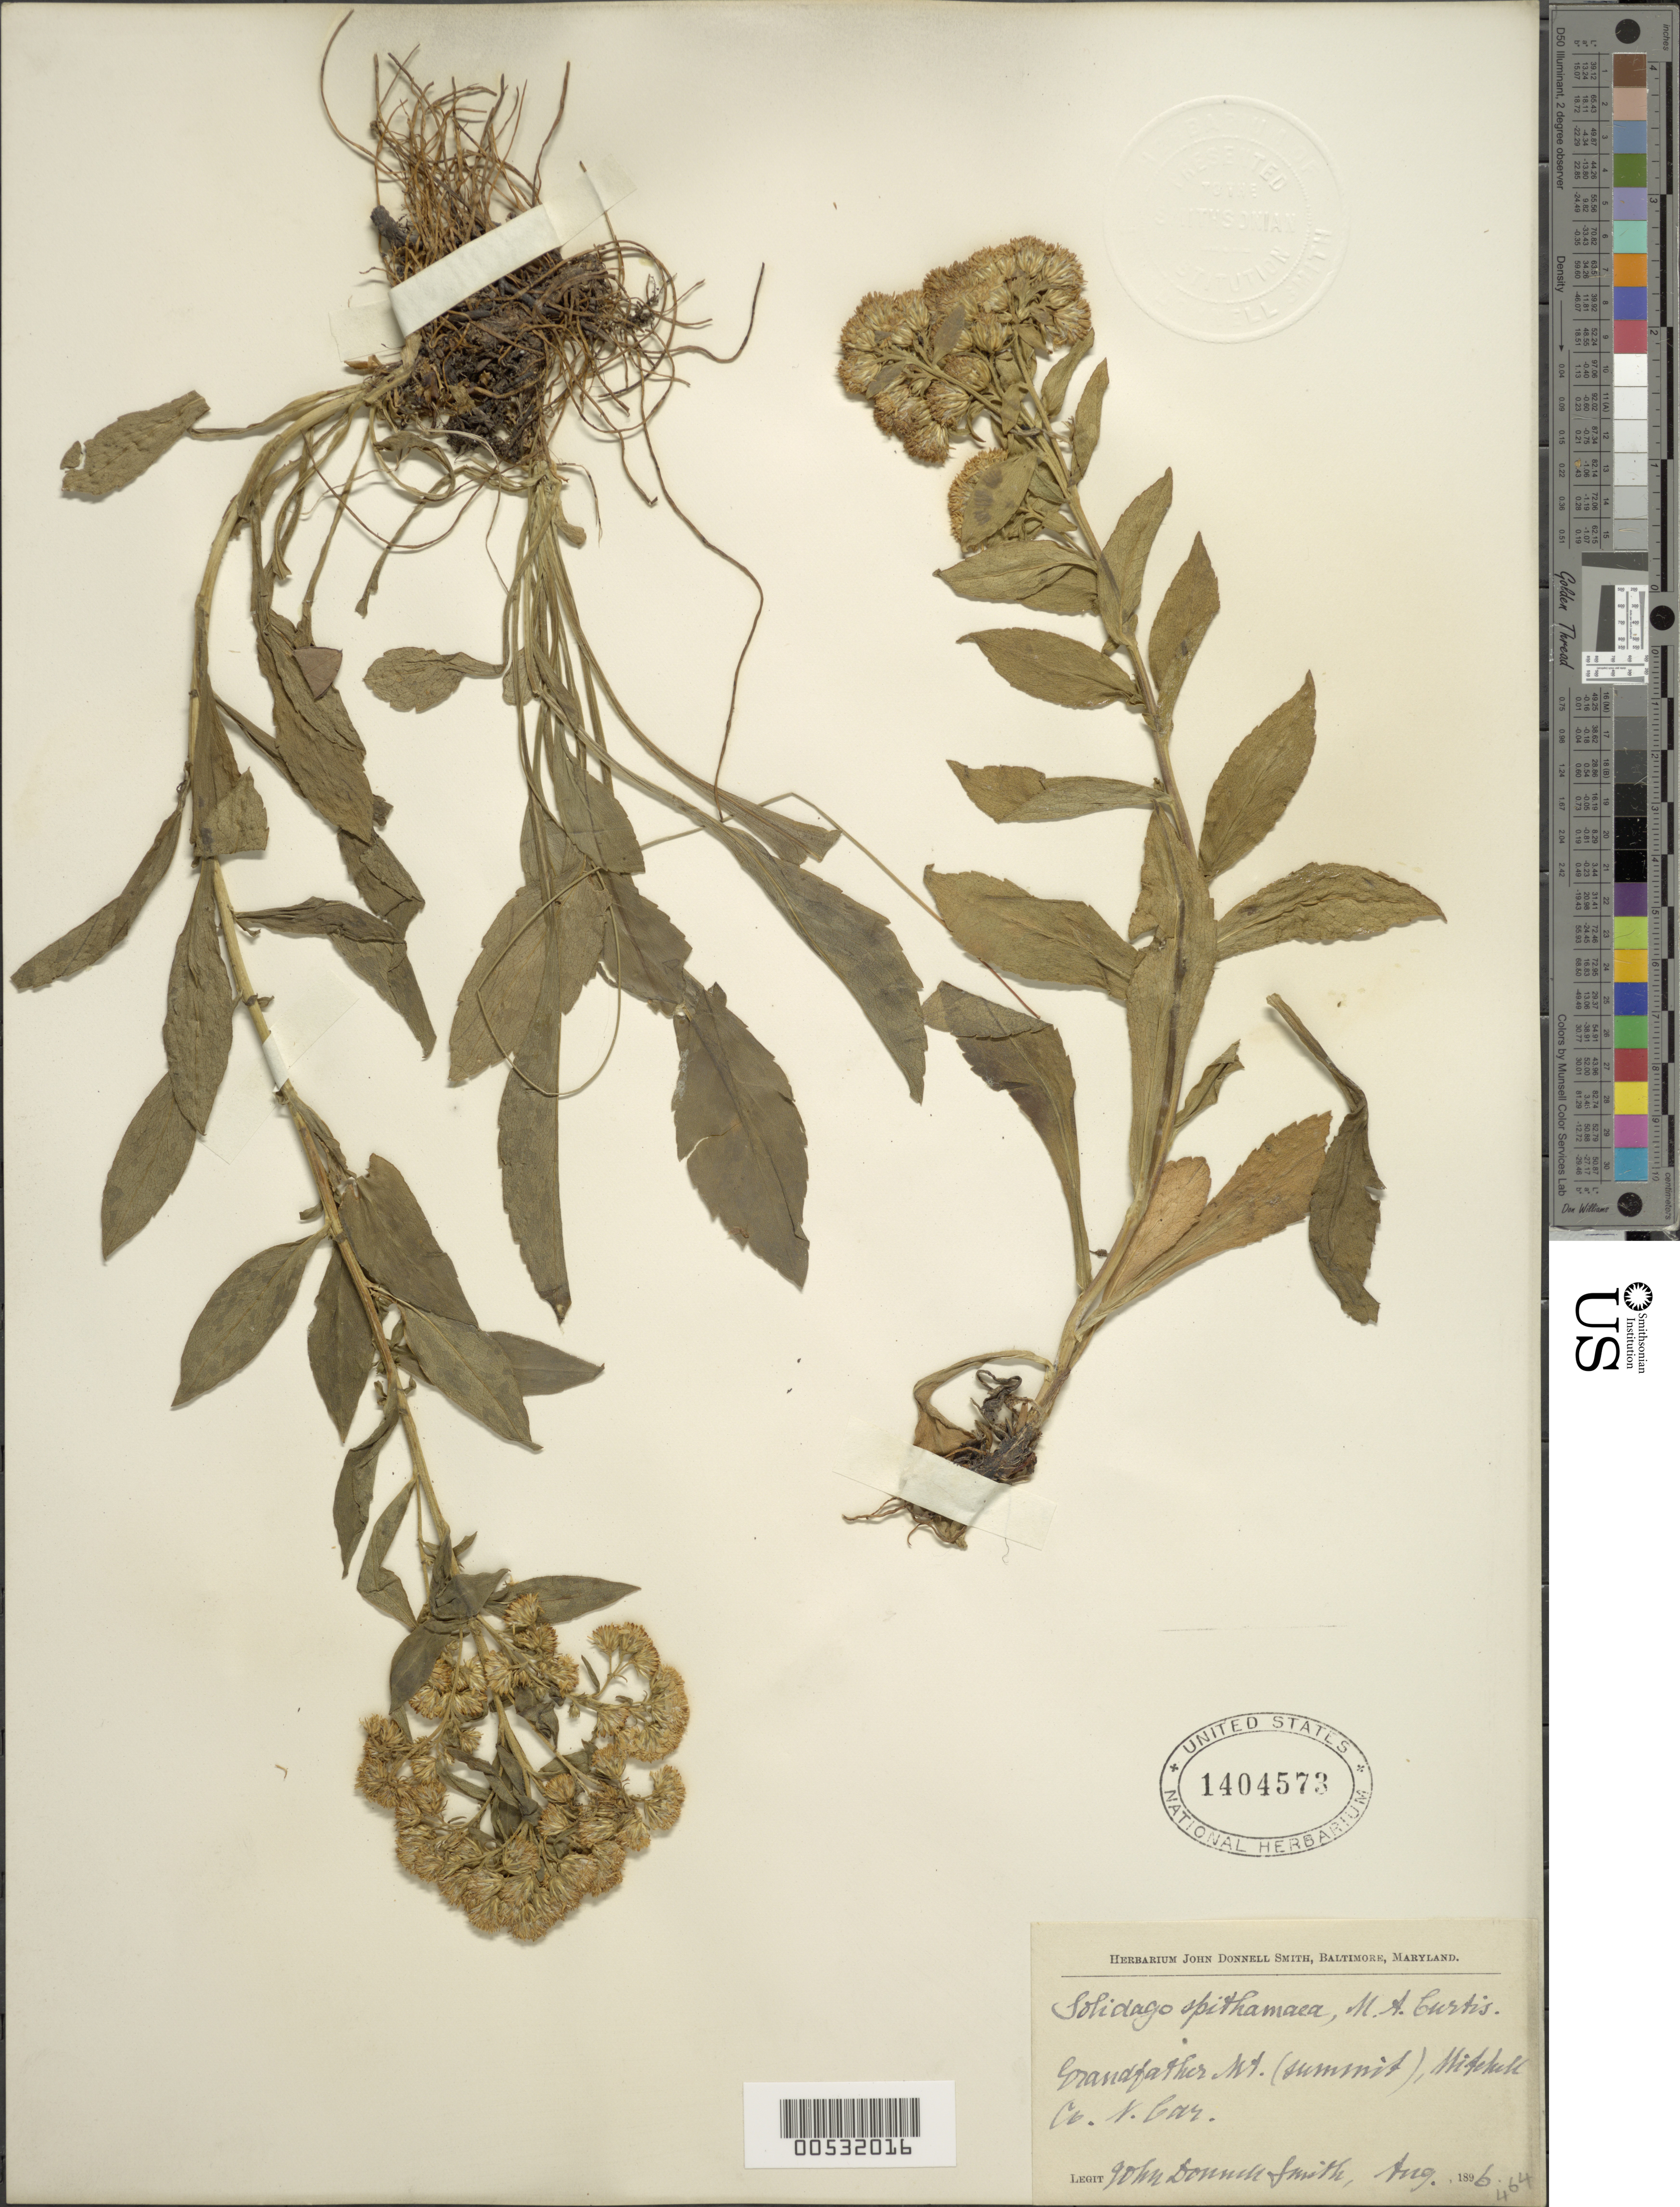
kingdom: Plantae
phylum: Tracheophyta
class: Magnoliopsida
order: Asterales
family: Asteraceae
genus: Solidago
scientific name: Solidago spithamaea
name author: M.A. Curtis ex A. Gray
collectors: J. Donnell Smith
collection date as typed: Aug 1896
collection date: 1896-08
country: United States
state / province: North Carolina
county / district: Mitchell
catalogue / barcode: US 1404573